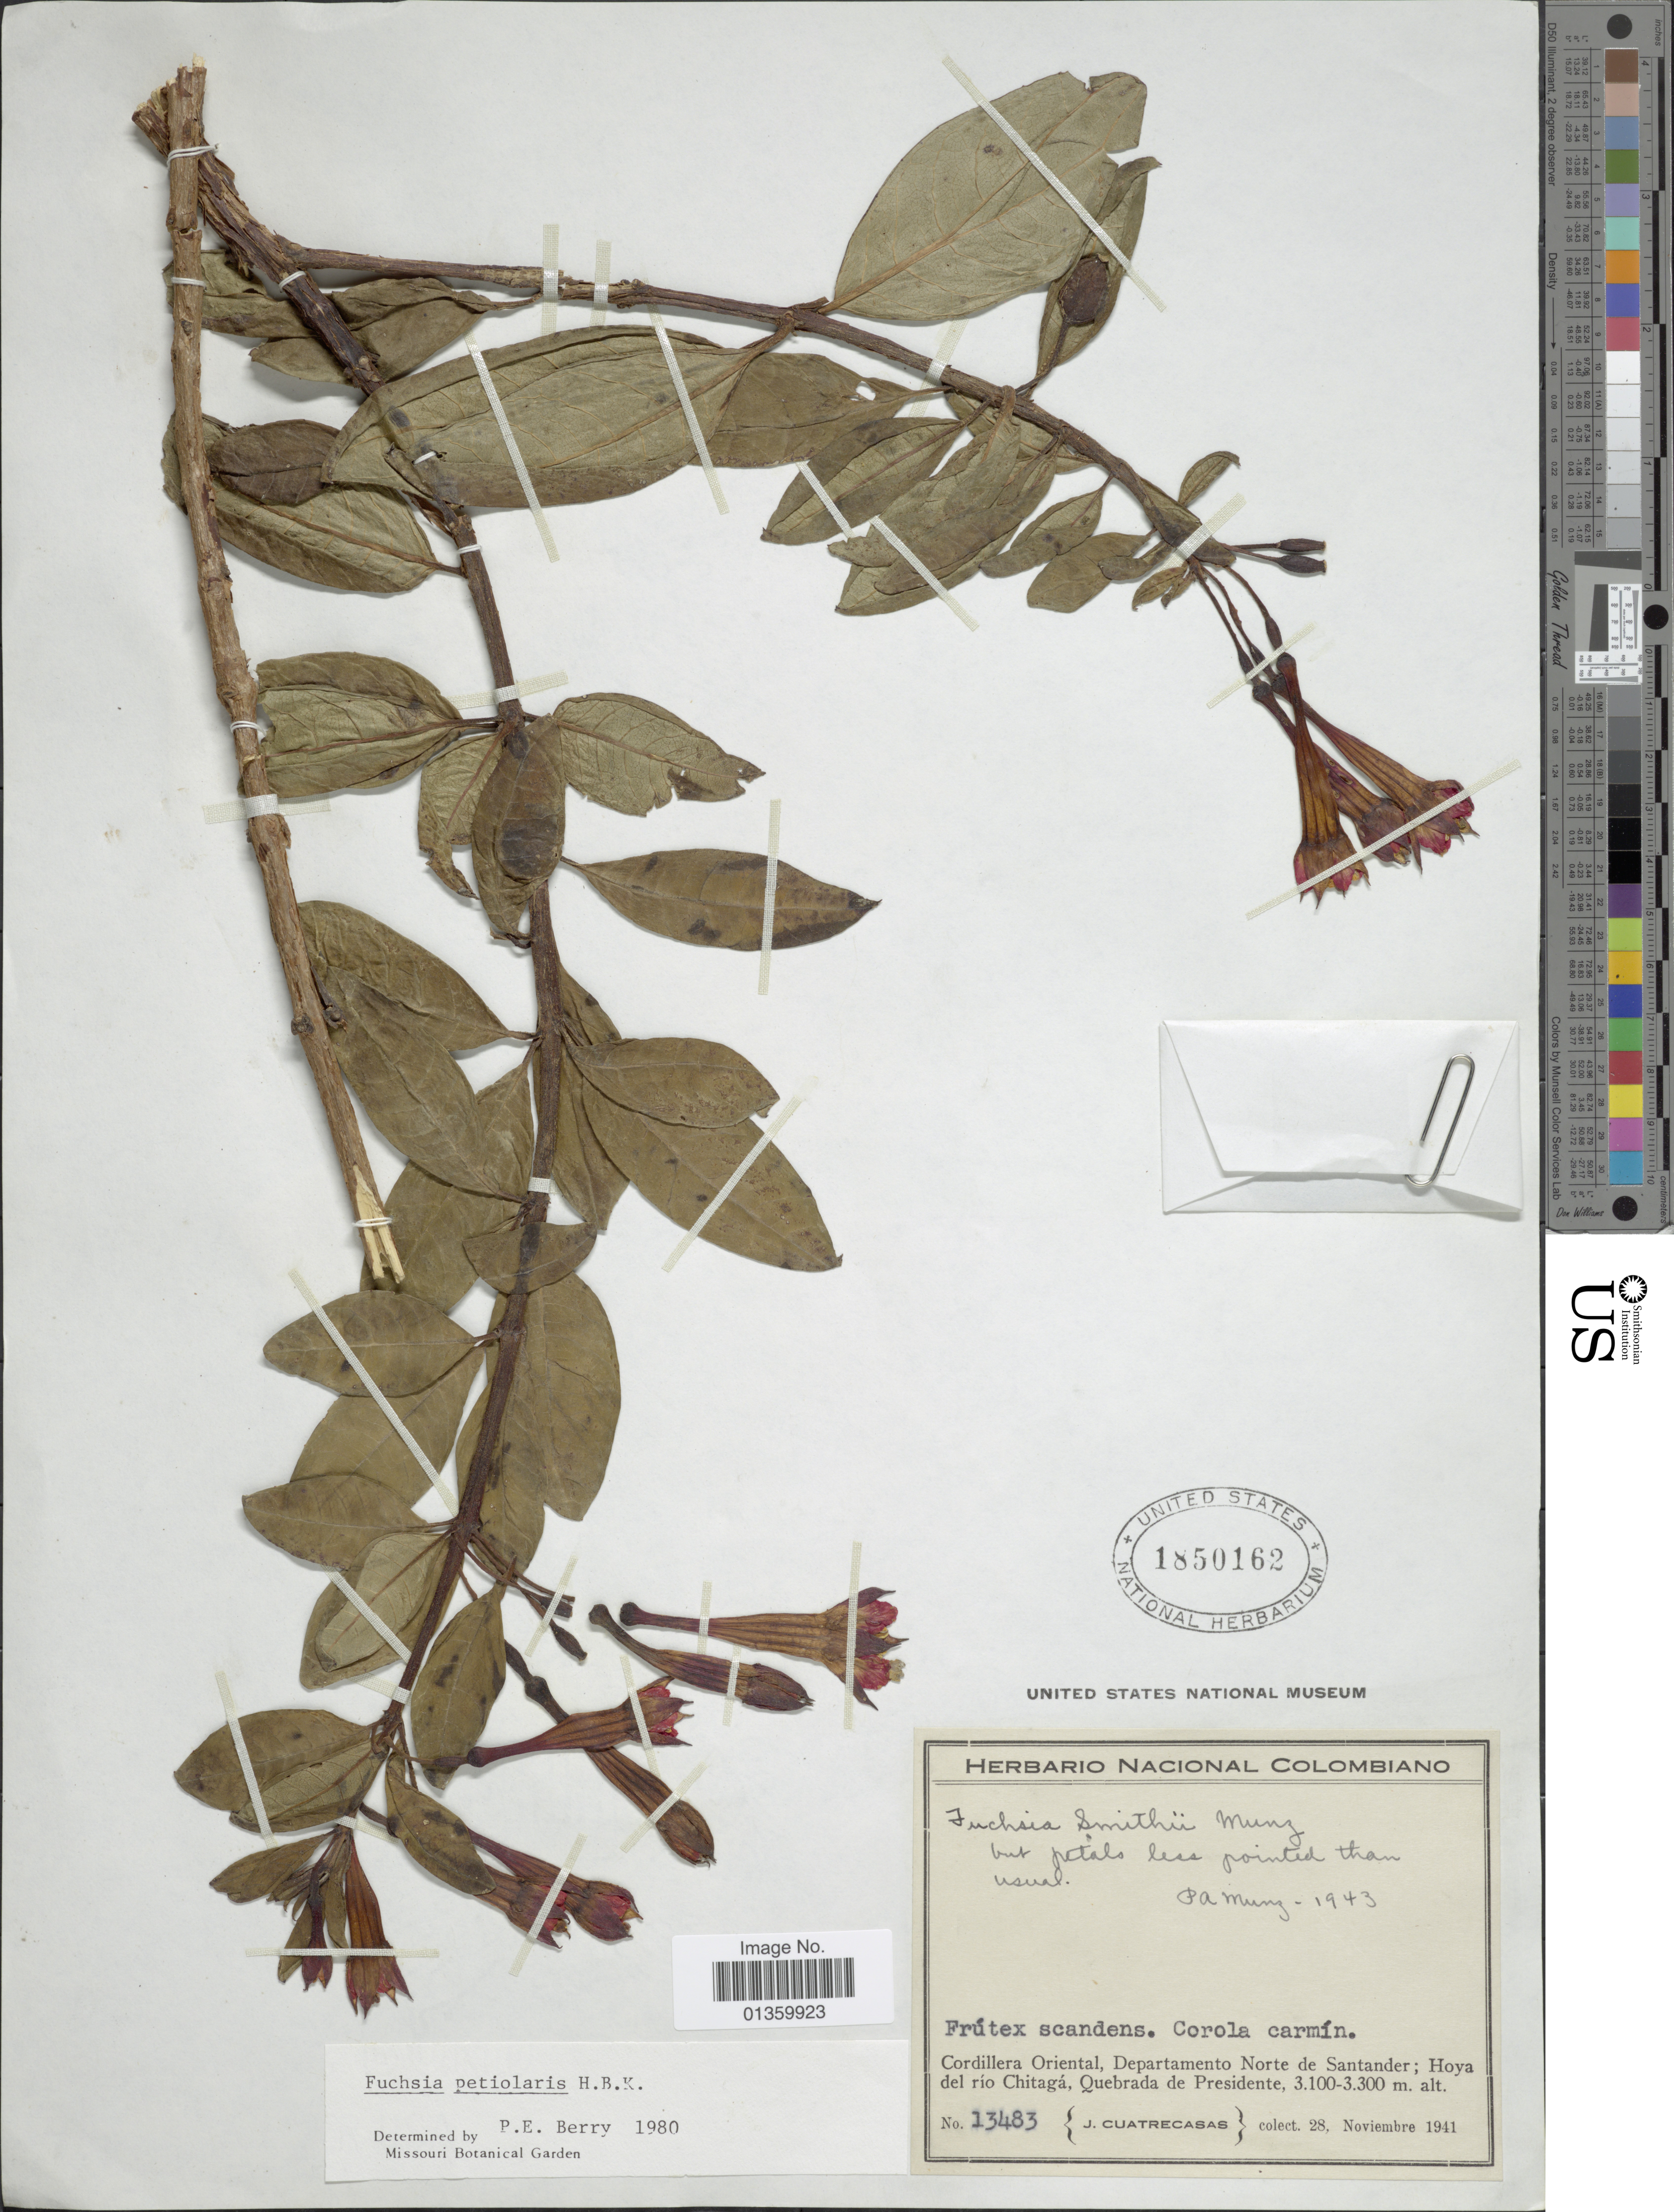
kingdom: Plantae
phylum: Tracheophyta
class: Magnoliopsida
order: Myrtales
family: Onagraceae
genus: Fuchsia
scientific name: Fuchsia petiolaris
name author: Kunth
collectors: J. Cuatrecasas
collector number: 13483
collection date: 1941-11-28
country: Colombia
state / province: Norte de Santander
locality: Cordillera Oriental; Hoya del río Chitagá, Quebrada de Presidente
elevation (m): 3100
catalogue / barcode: US 1850162